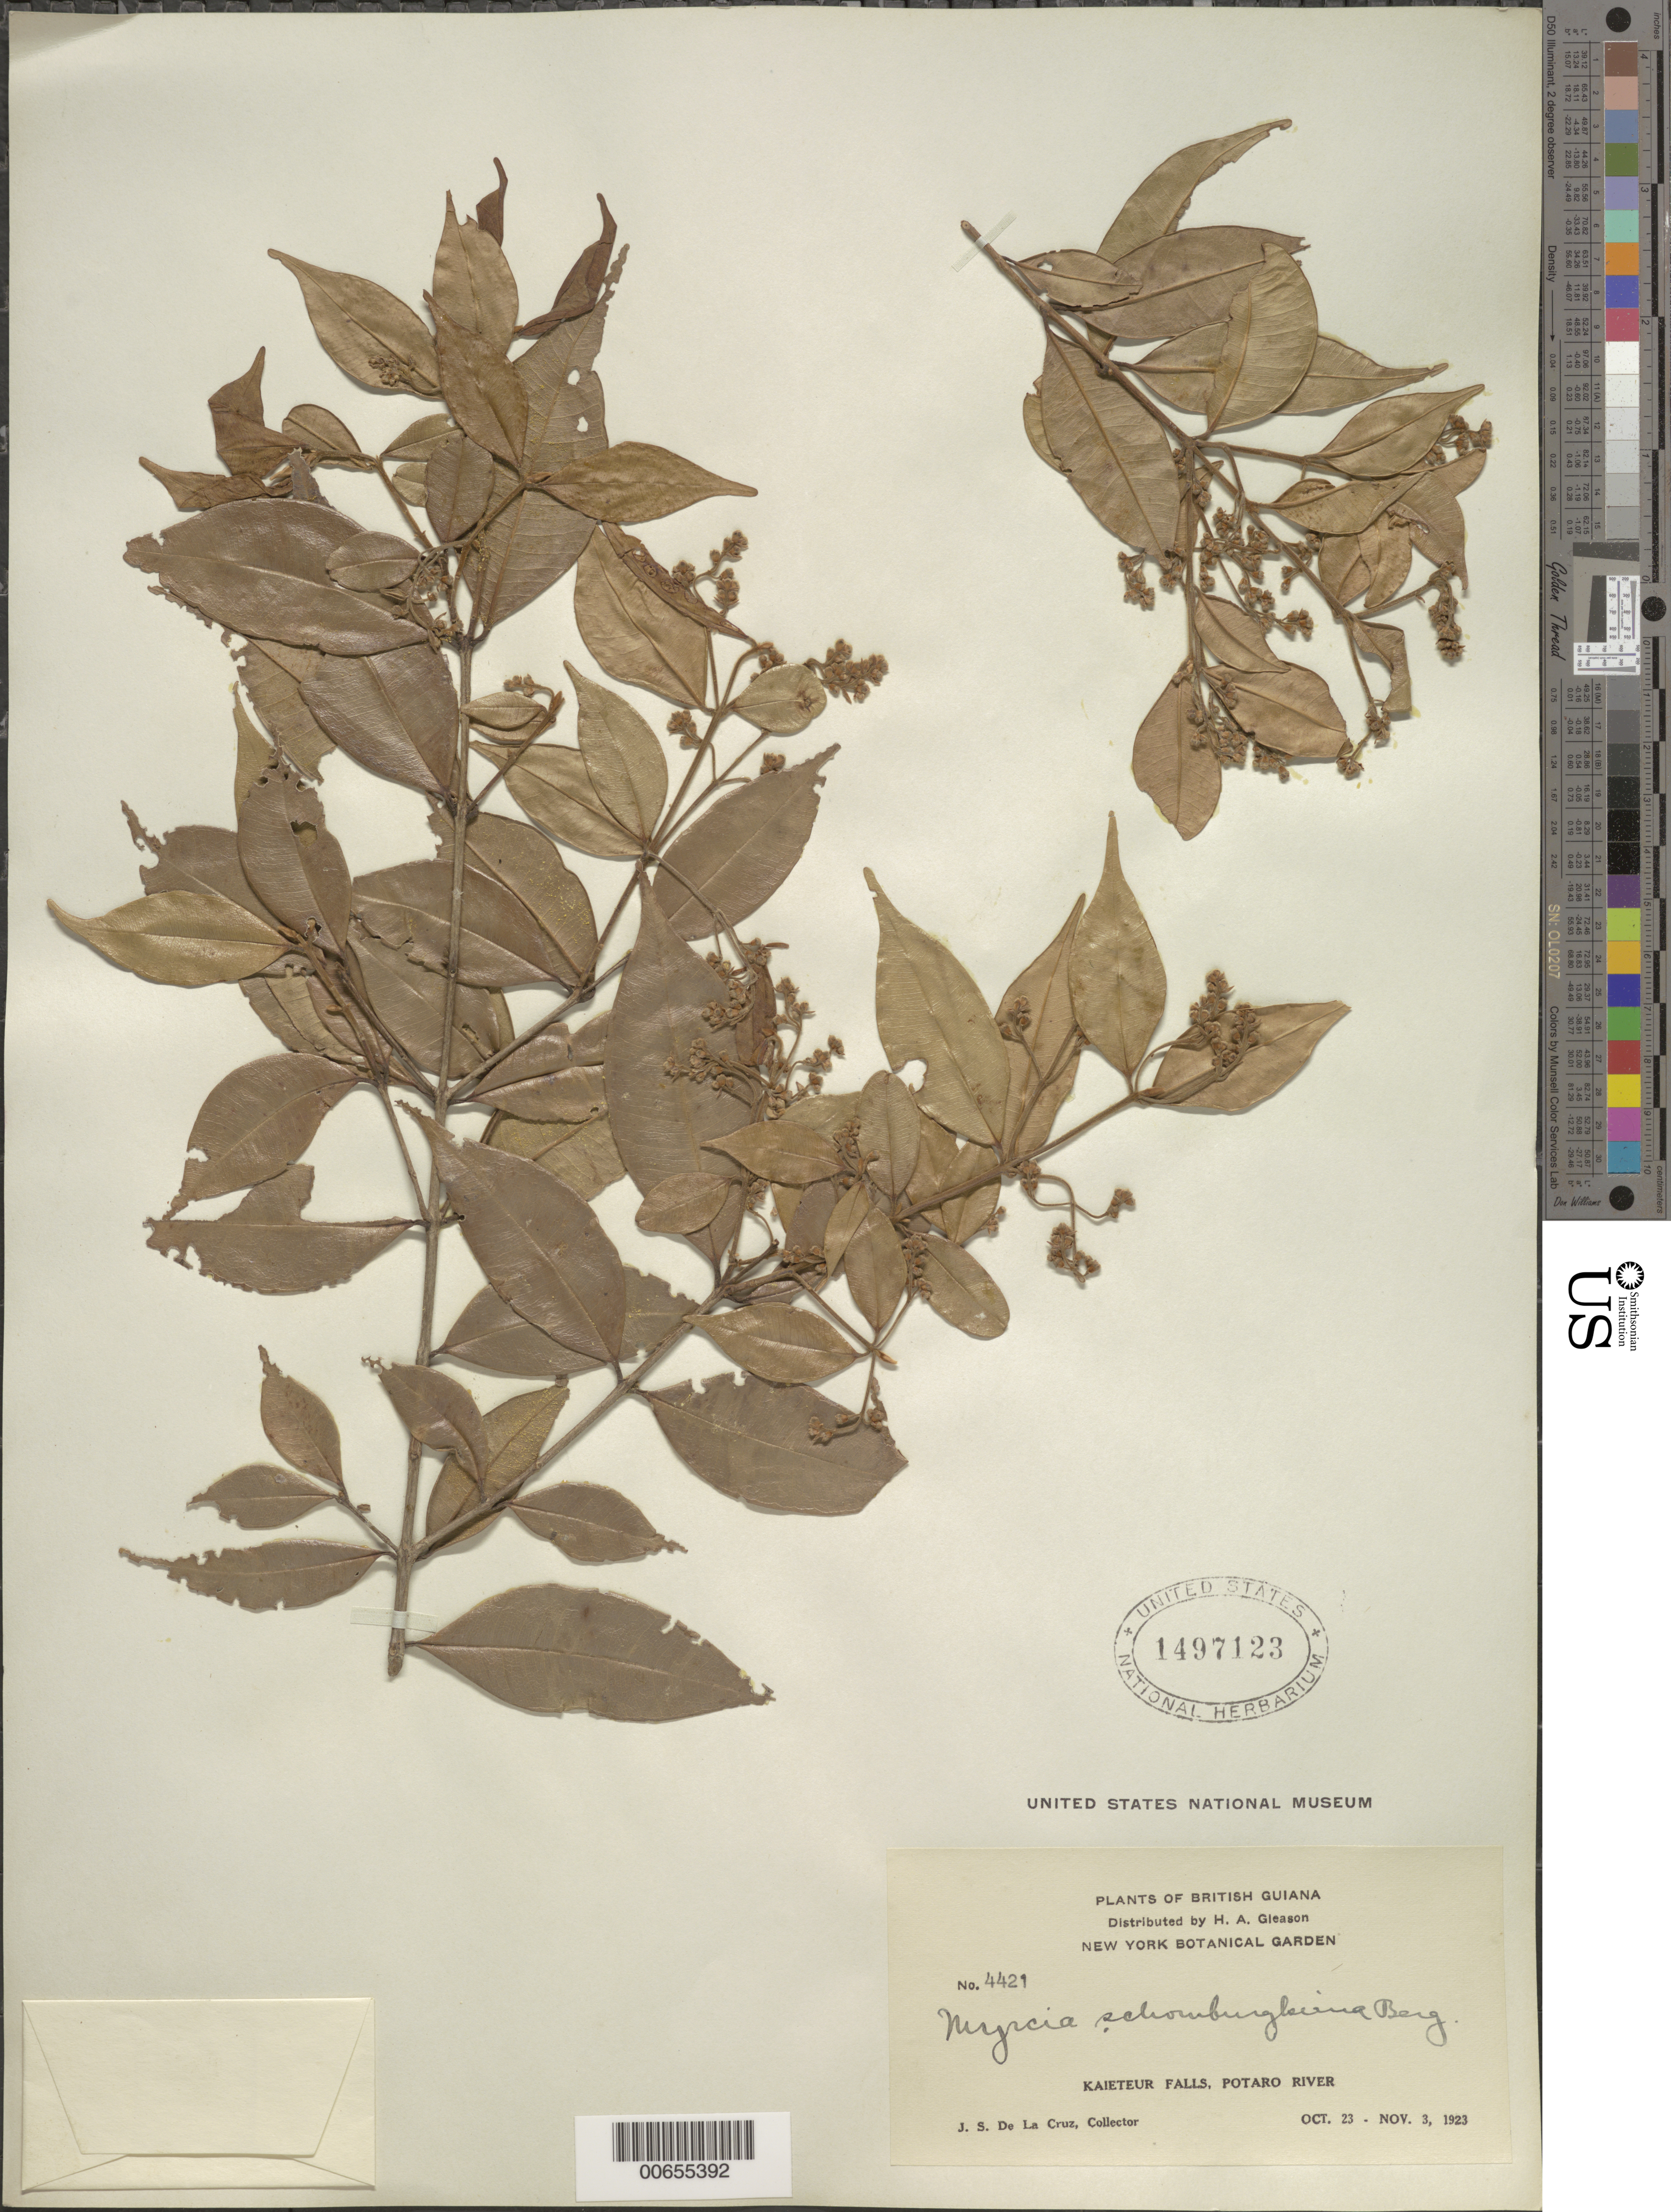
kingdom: Plantae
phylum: Tracheophyta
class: Magnoliopsida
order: Myrtales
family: Myrtaceae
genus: Myrcia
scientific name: Myrcia schomburgkiana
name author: O. Berg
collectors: J. S. de la Cruz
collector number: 4421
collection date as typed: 23-Oct-23 to 3-Nov-23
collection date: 1923-10-23/1923-11-03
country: Guyana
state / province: Potaro-Siparuni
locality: Kaieteur Falls, Potaro R.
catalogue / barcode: US 1497123